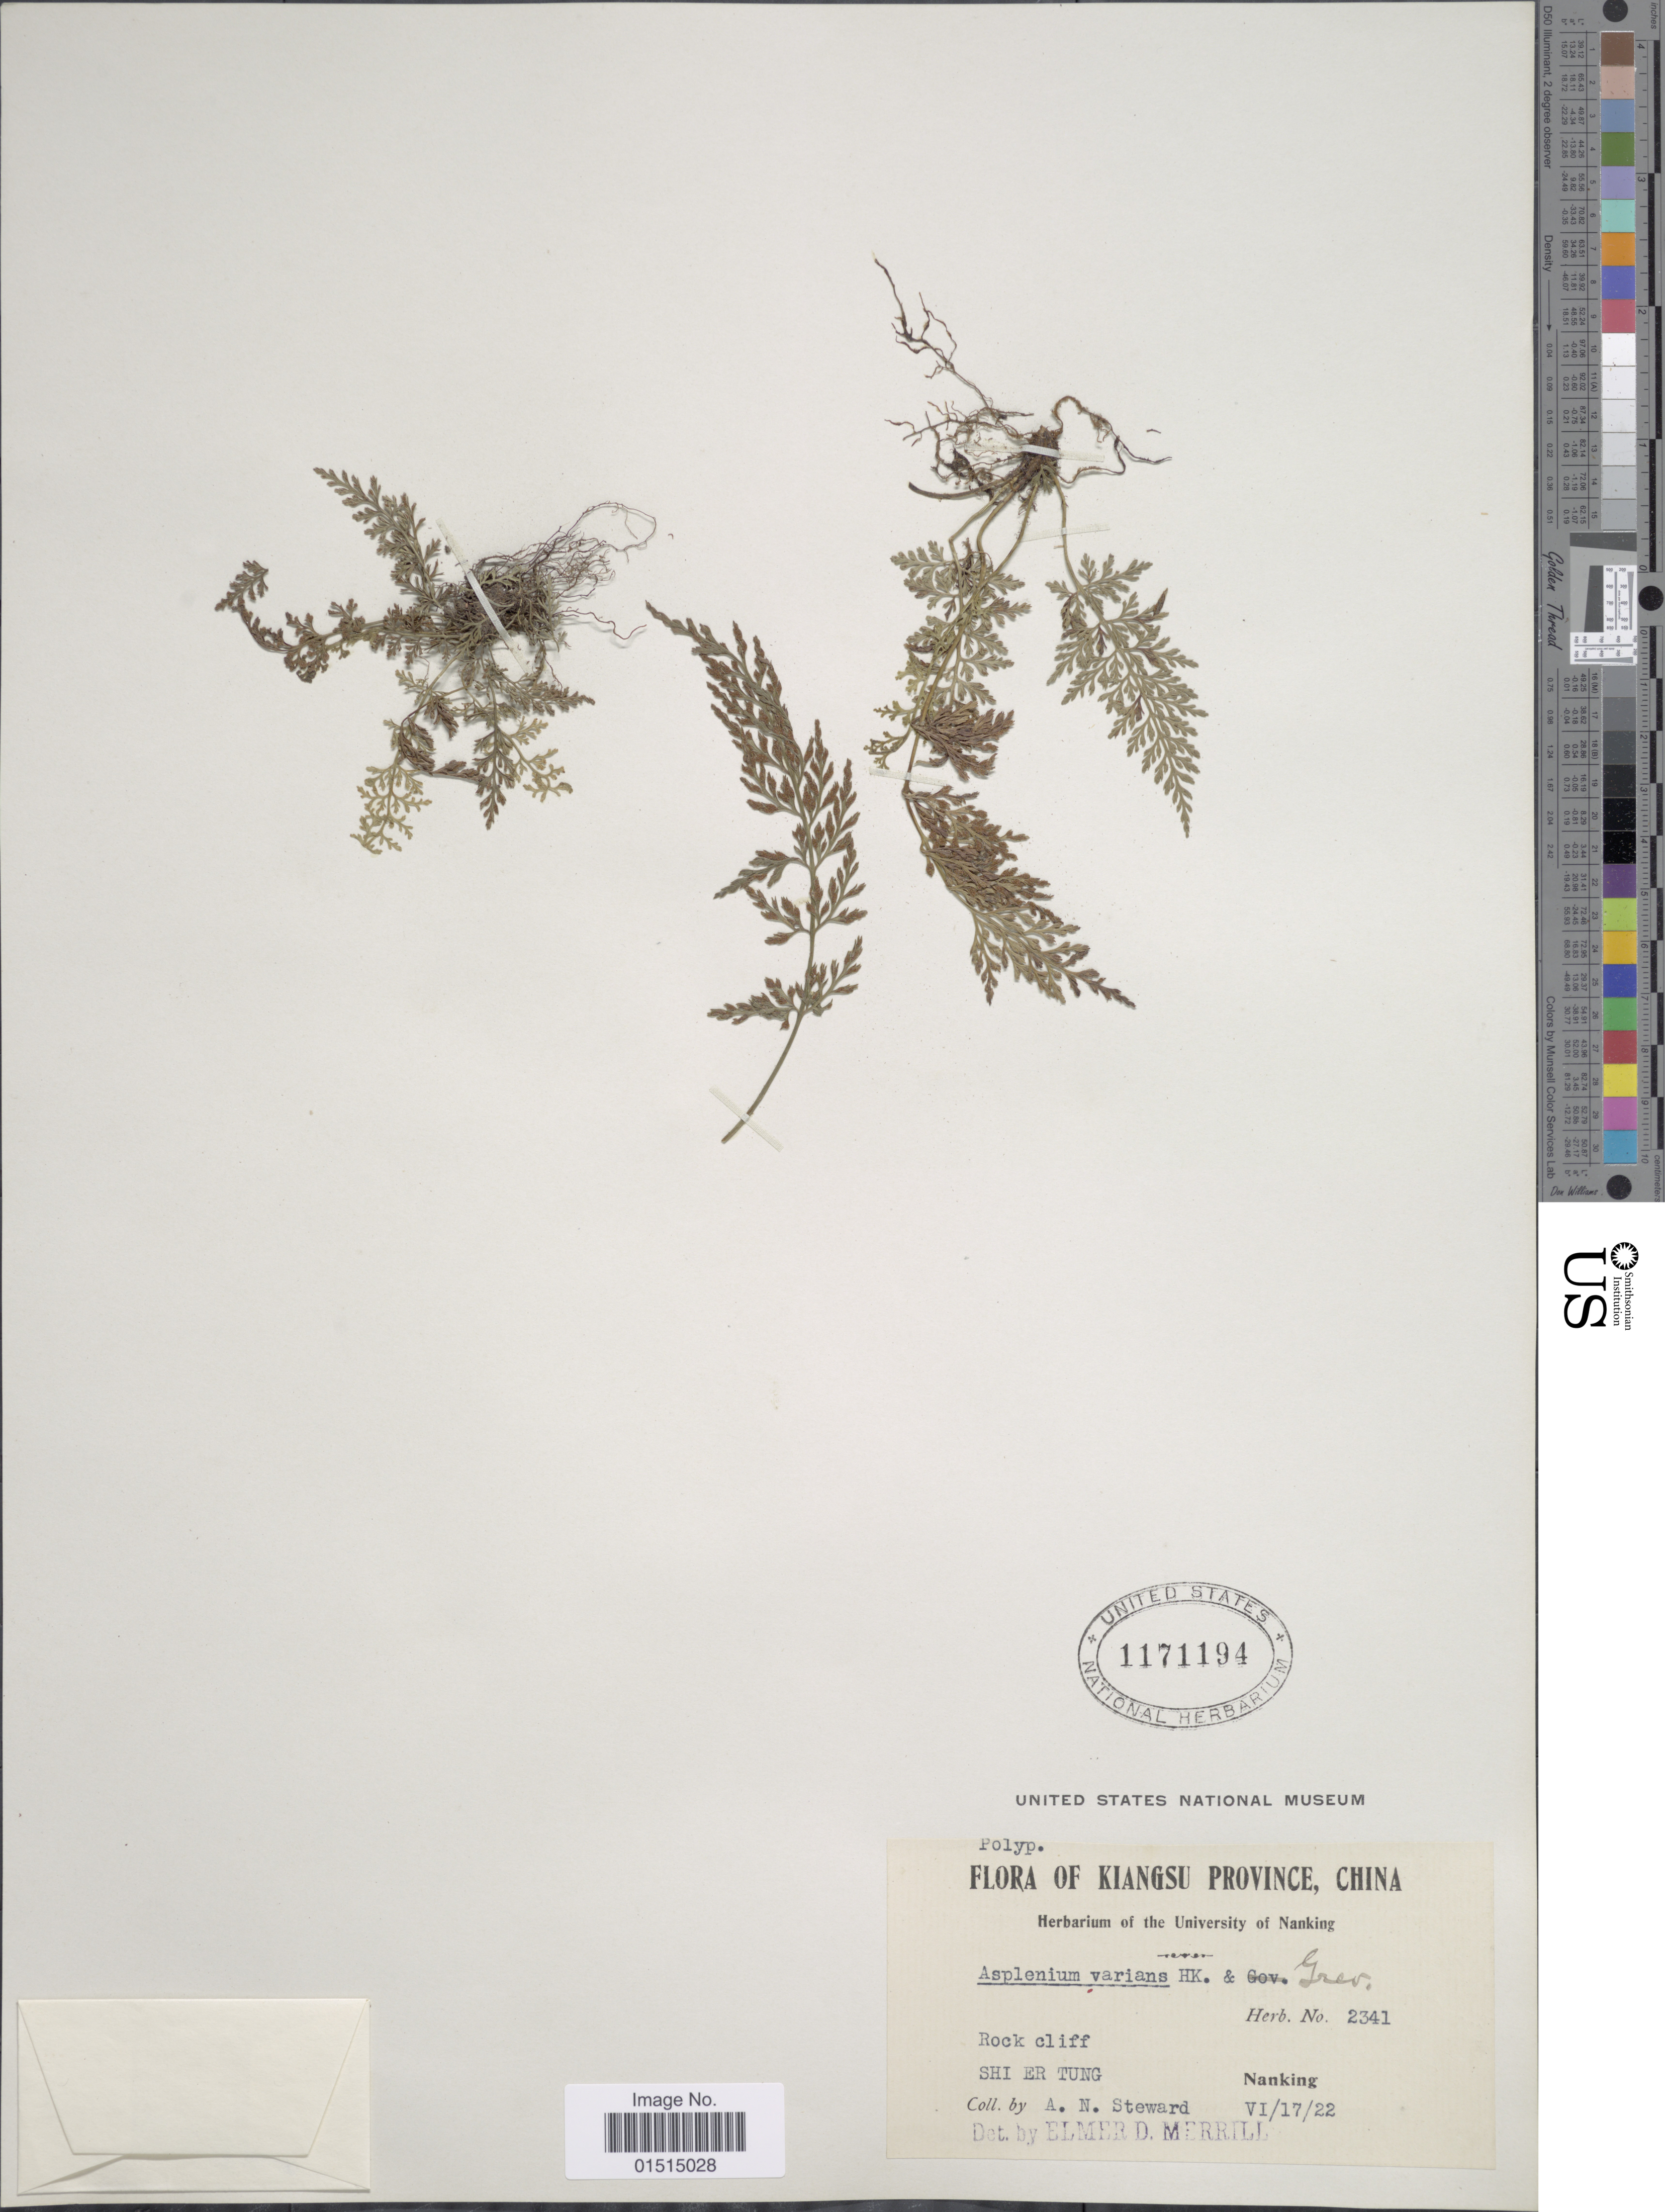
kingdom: Plantae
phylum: Tracheophyta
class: Polypodiopsida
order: Polypodiales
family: Aspleniaceae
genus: Asplenium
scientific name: Asplenium laciniatum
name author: D. Don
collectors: A. N. Steward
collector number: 2341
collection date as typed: Transcribed d/m/y: 17/6/22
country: China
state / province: Jiangsu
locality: Kiangsu Province, Nanking, Shi Er Tung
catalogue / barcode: US 1171194